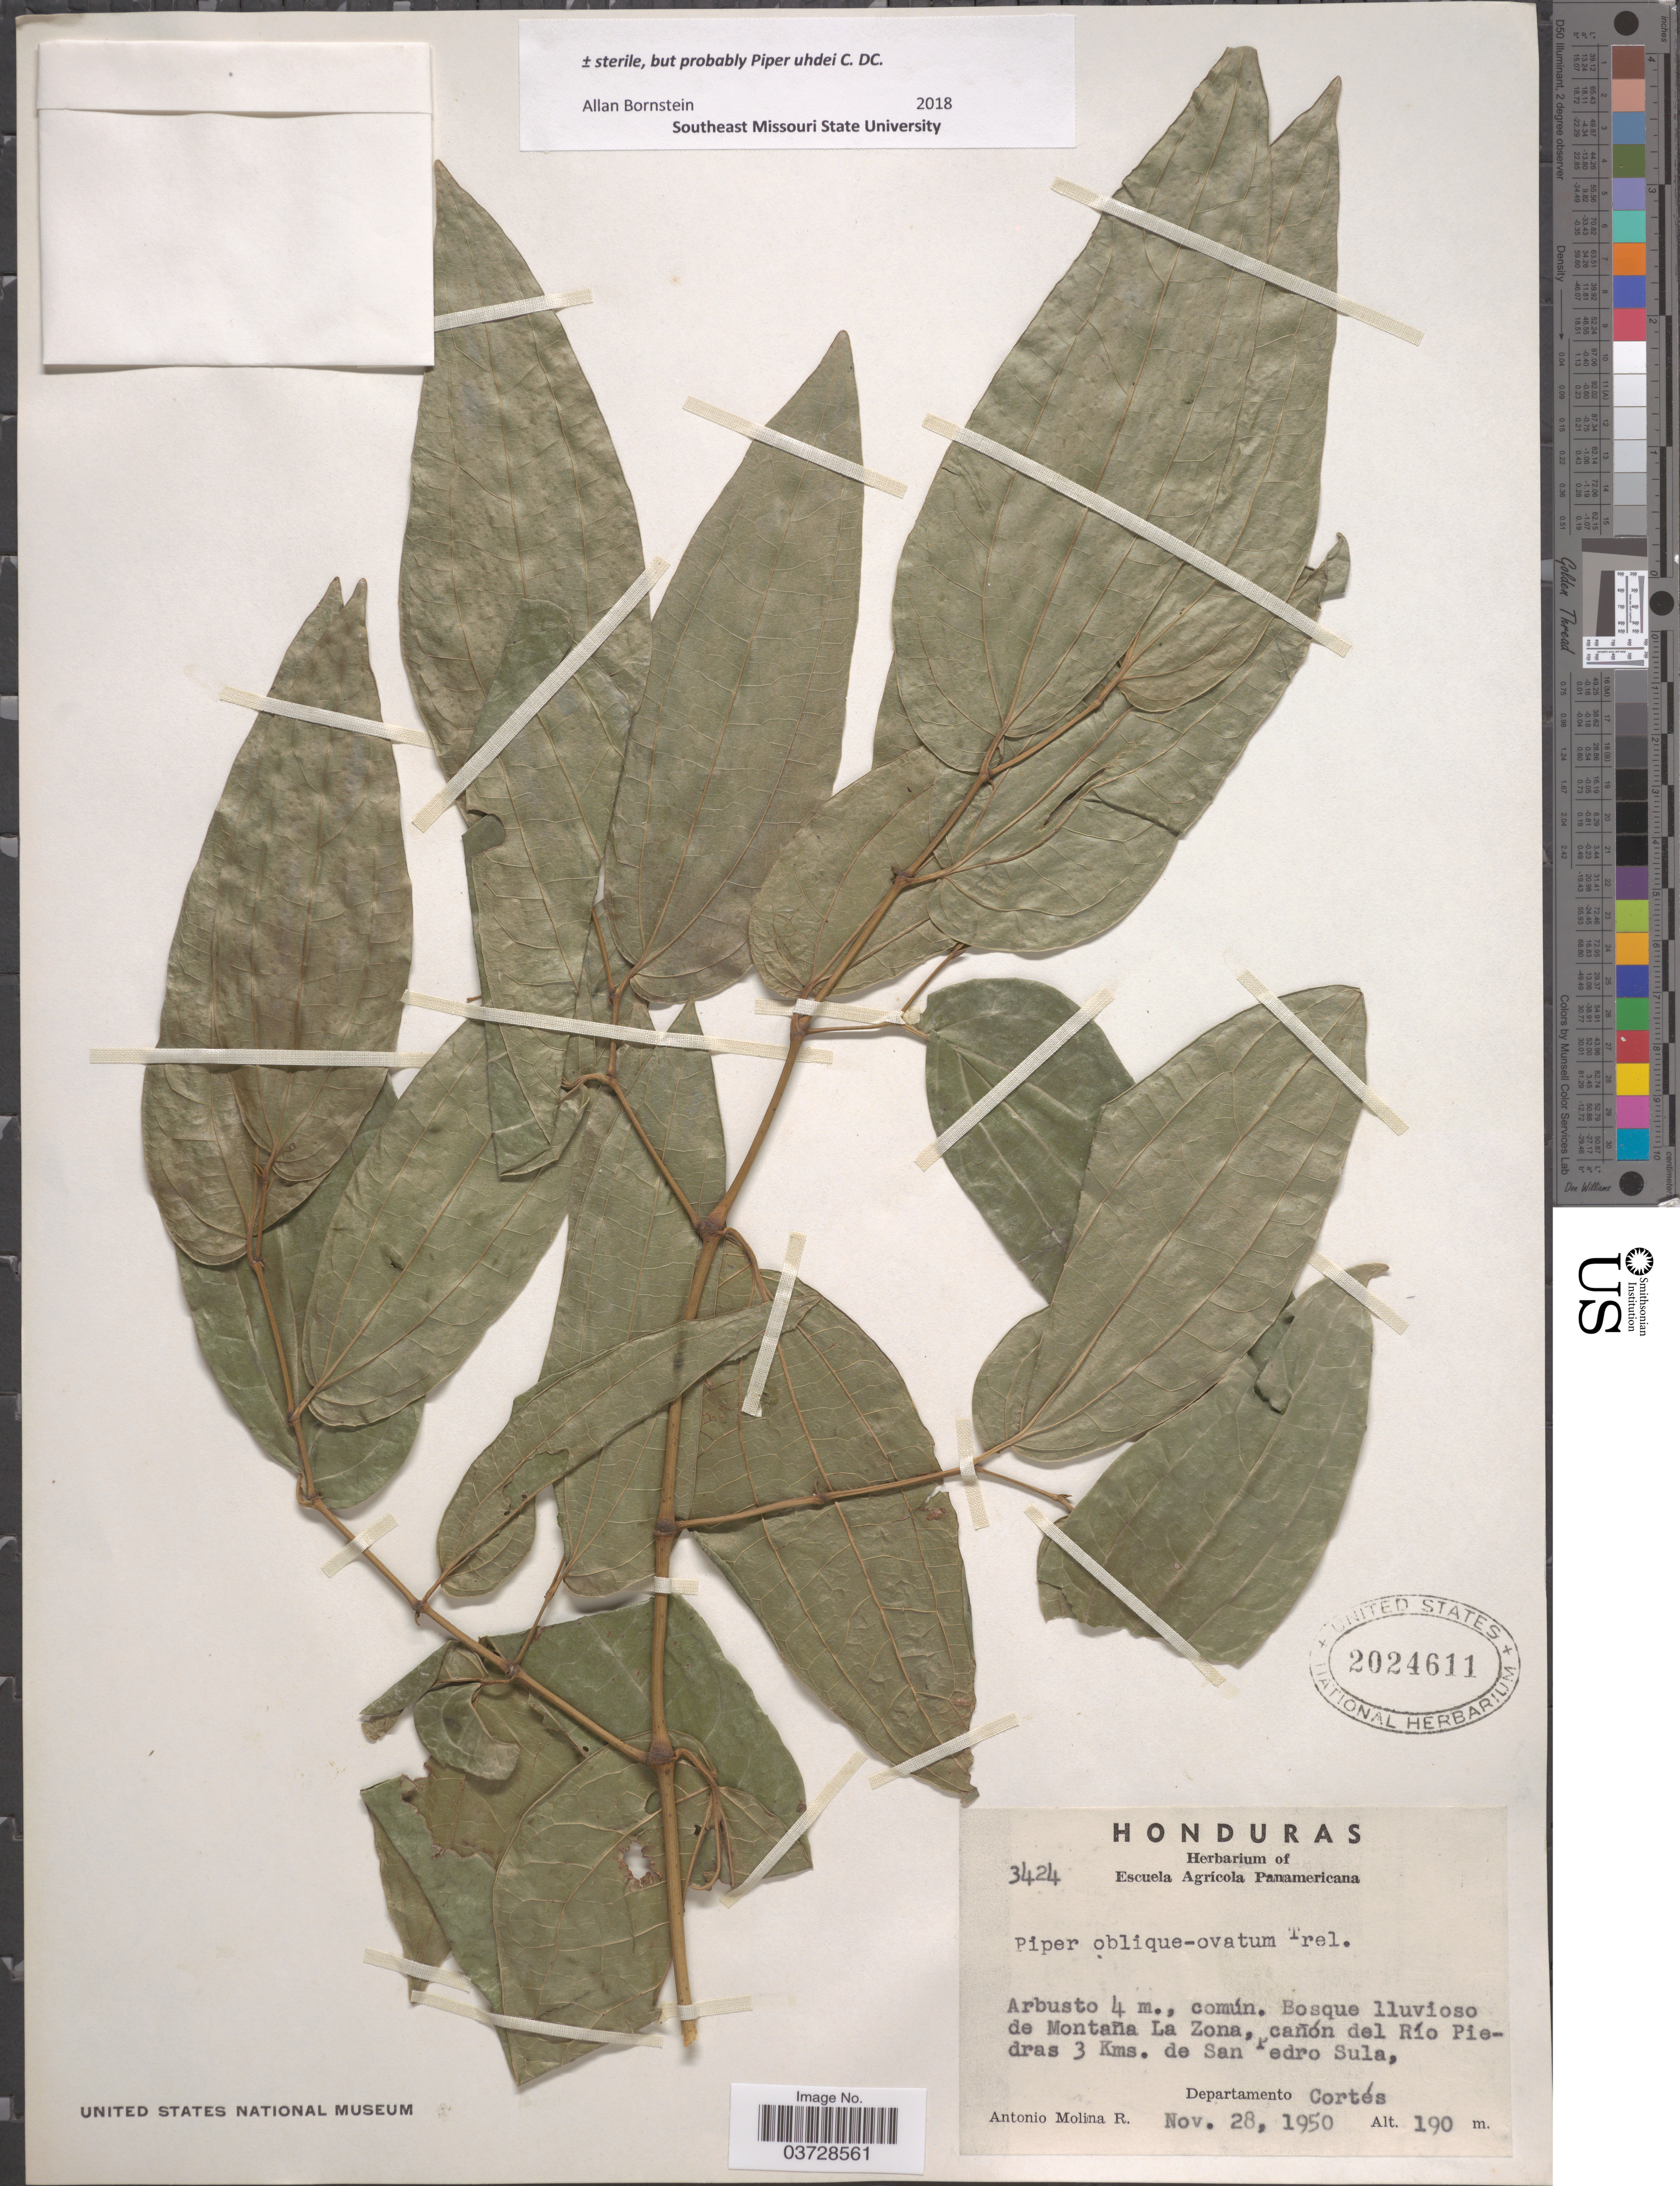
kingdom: Plantae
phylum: Tracheophyta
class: Magnoliopsida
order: Piperales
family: Piperaceae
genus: Piper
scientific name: Piper uhdei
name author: C. DC.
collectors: A. Molina R.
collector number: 3424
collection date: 1950-11-28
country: Honduras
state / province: Cortes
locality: De Montaña La Zona, cañon del Río Piedras 3 Kms. de San Pedro Sula, Departamento Cortés.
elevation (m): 190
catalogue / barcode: US 2024611